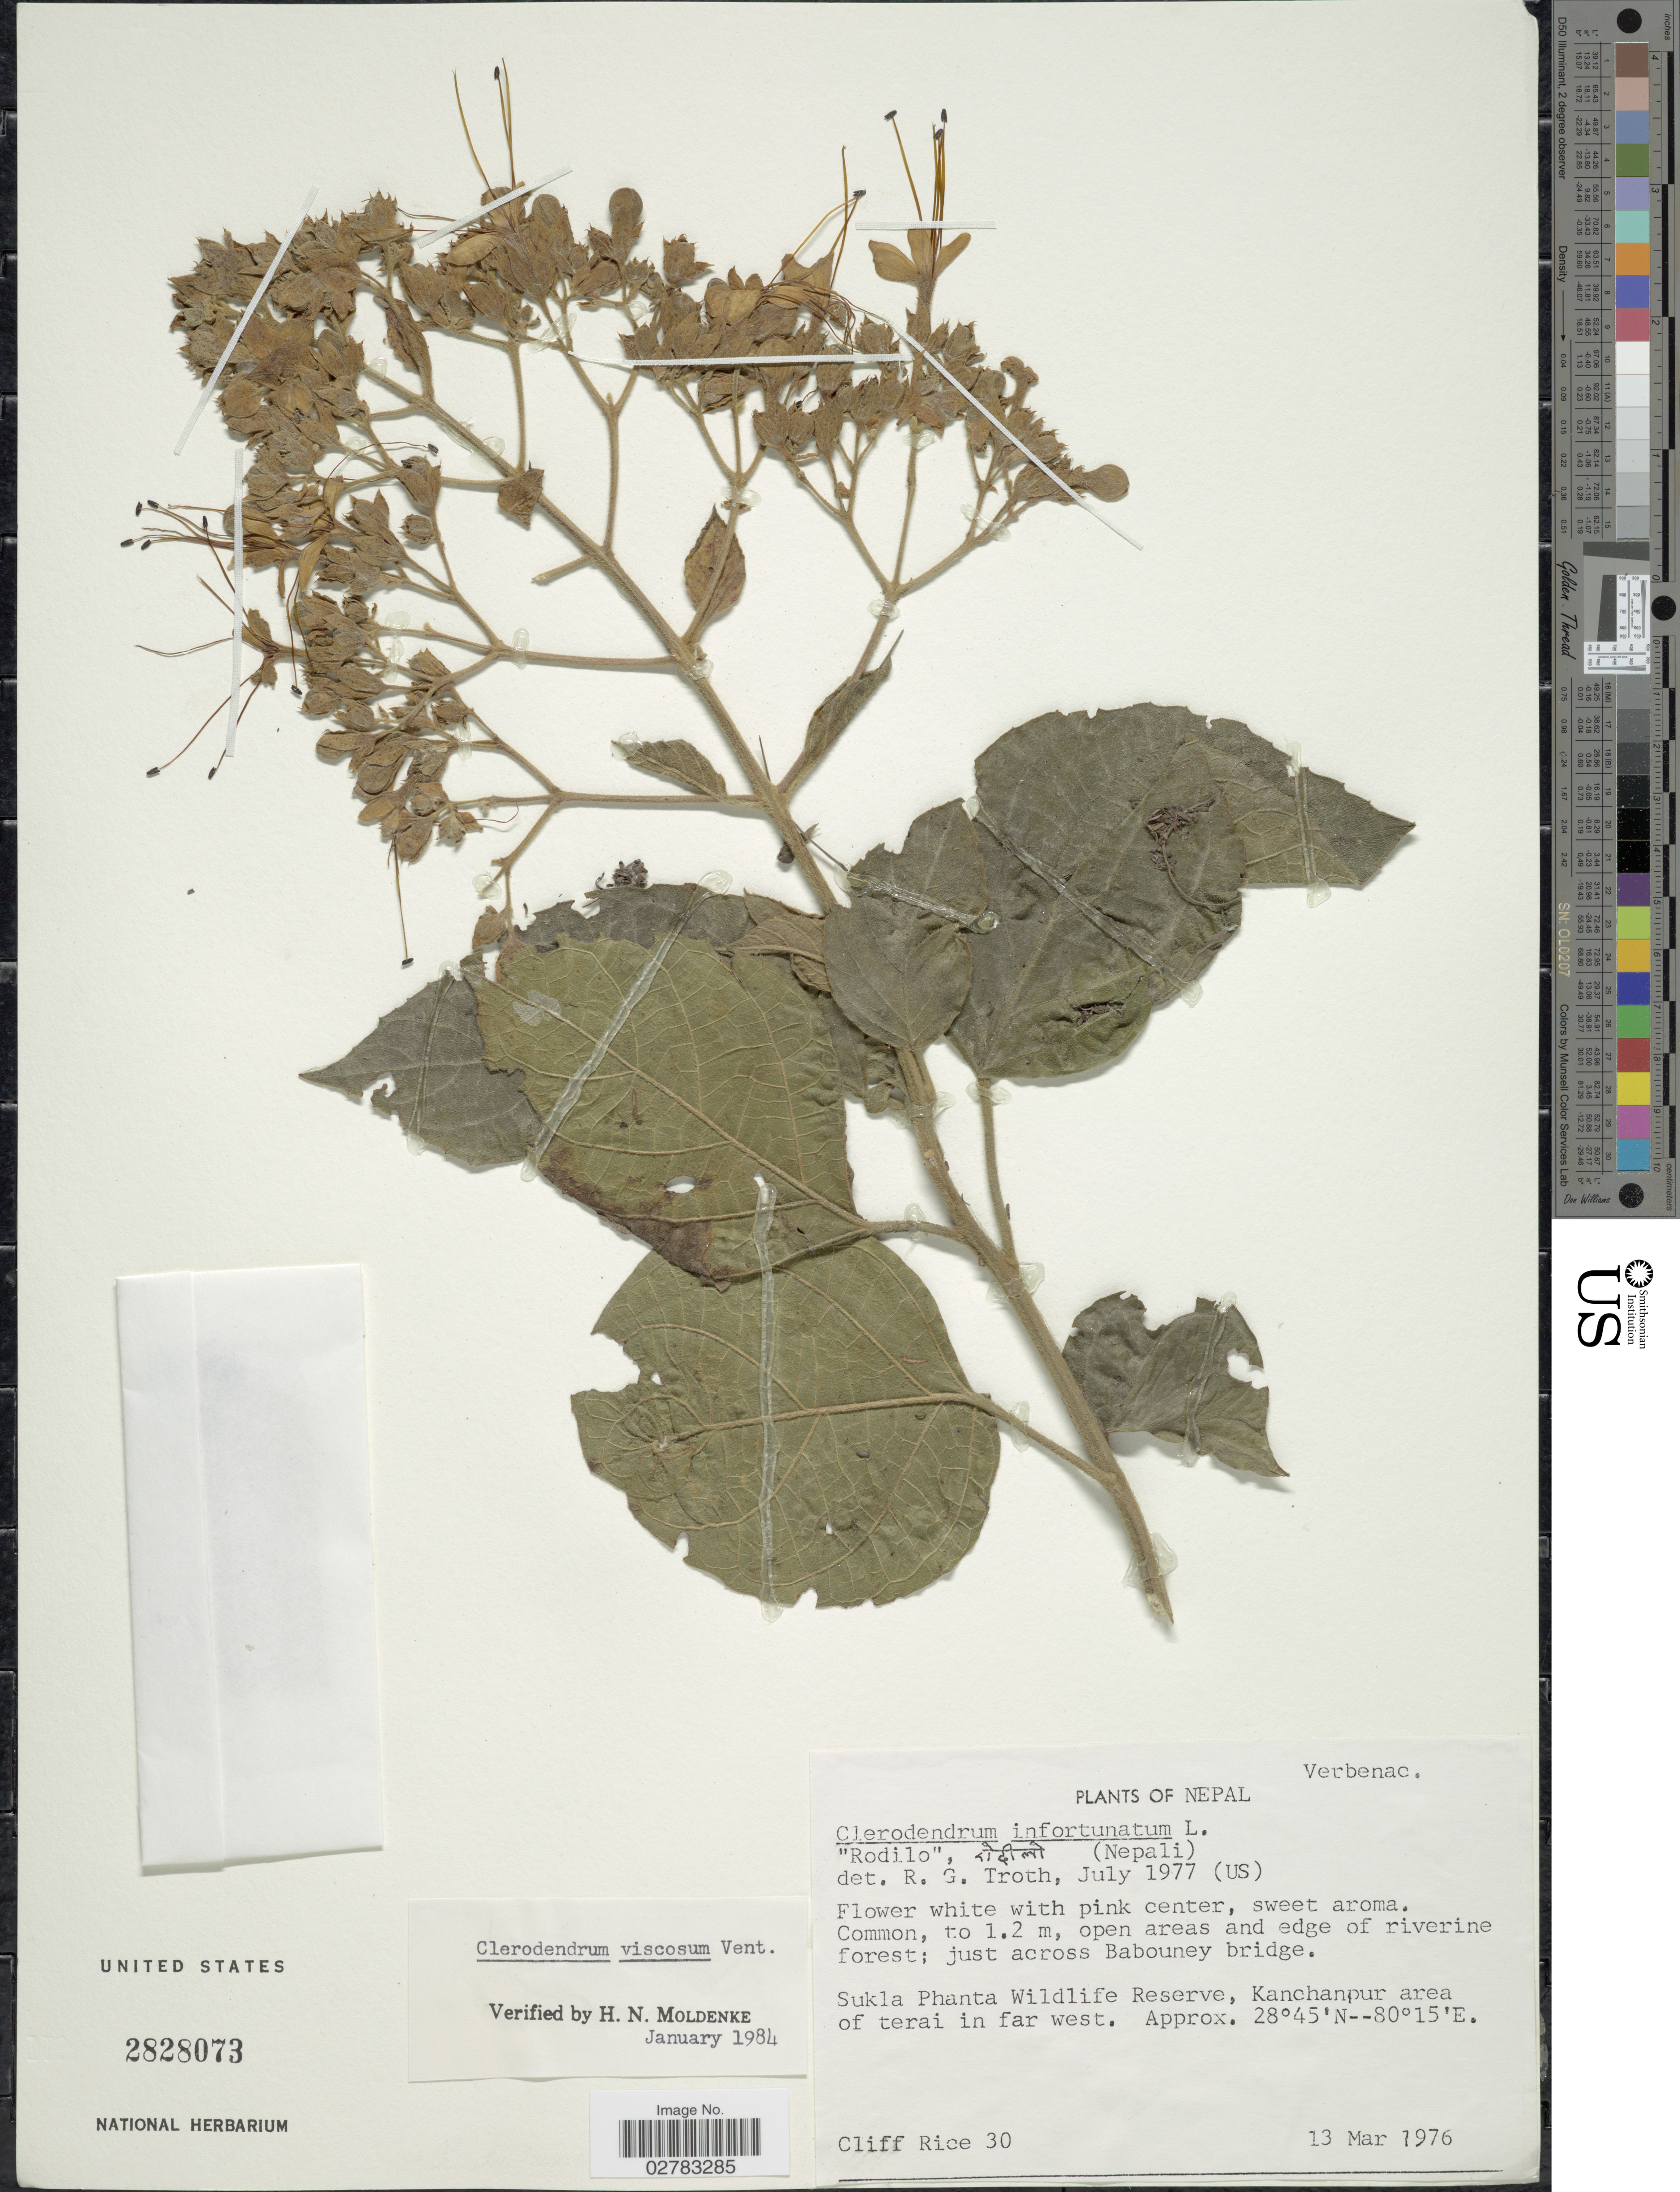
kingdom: Plantae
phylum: Tracheophyta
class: Magnoliopsida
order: Lamiales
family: Lamiaceae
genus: Clerodendrum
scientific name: Clerodendrum viscosum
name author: Vent.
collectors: C. Rice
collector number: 30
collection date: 1976-03-13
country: Nepal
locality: Just across Babouney bridge, Sukla Phanta Wildlife Reserve, Kanchanpur area of terai in far west.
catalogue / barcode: US 2828073